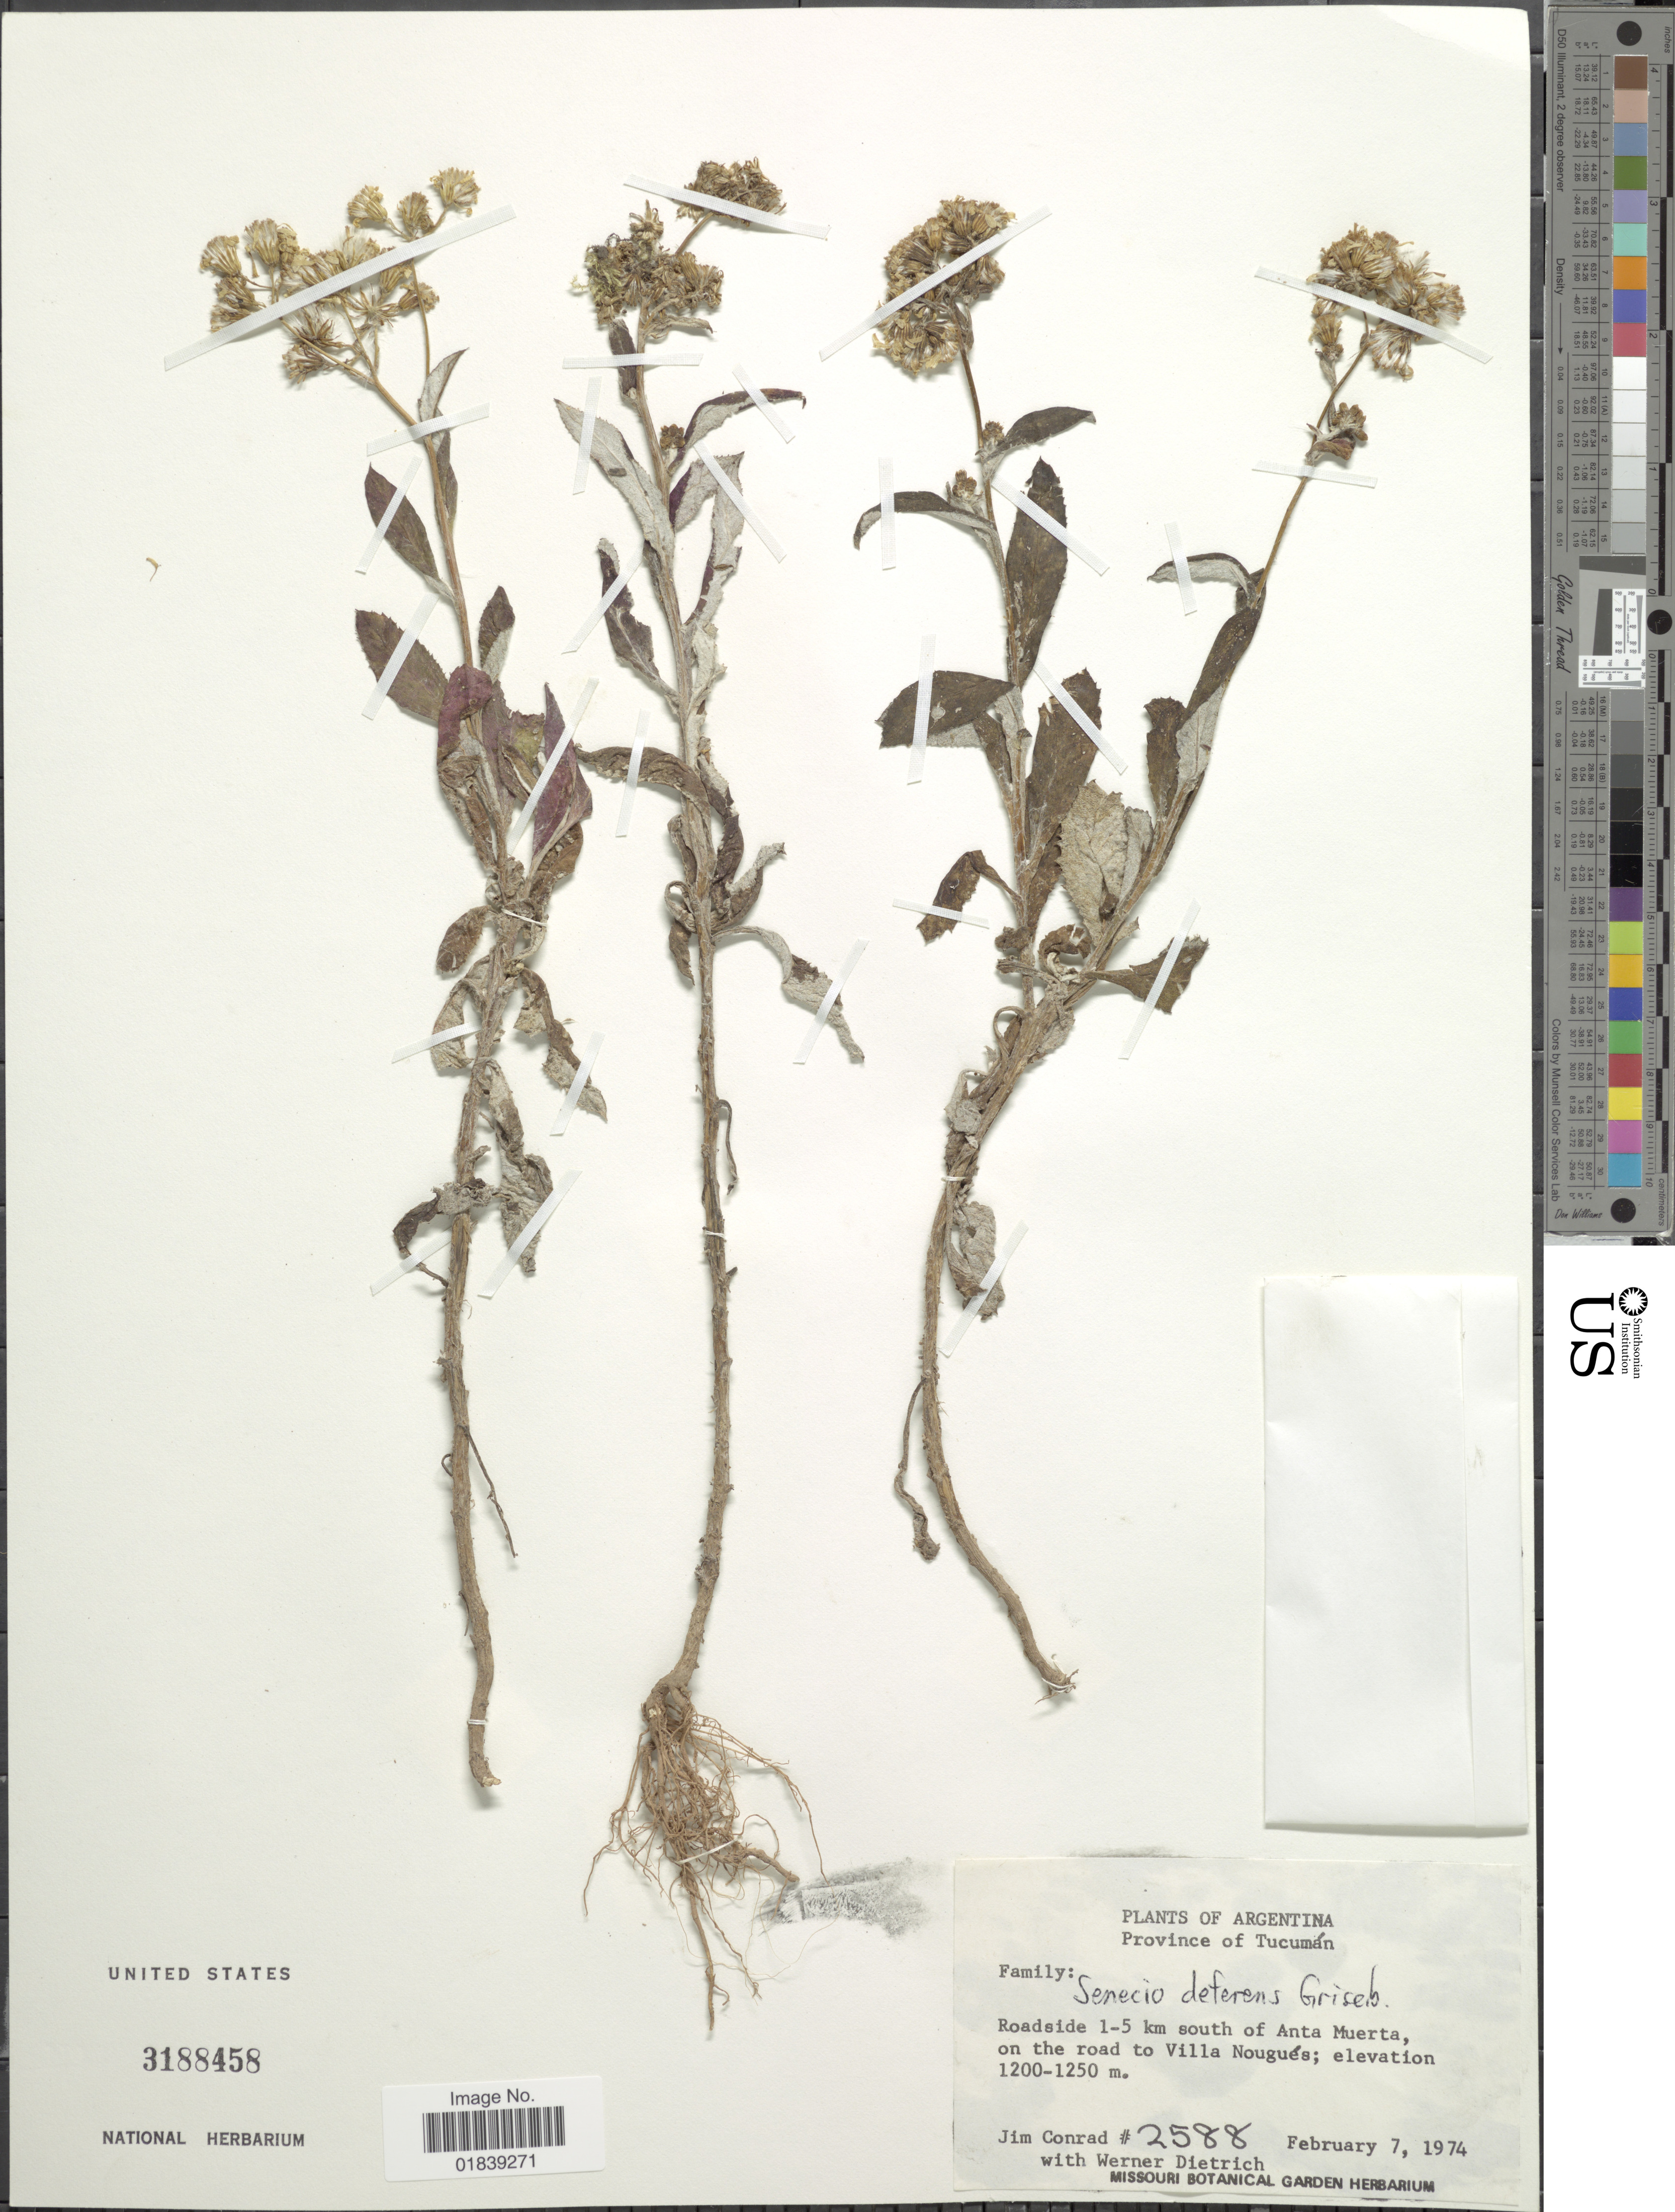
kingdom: Plantae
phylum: Tracheophyta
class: Magnoliopsida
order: Asterales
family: Asteraceae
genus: Senecio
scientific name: Senecio deferens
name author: Griseb.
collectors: J. Conrad & W. Dietrich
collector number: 2588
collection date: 1974-02-07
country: Argentina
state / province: Tucuman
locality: Roadside 1-5 km south of Anta Muerta, on the road to Villa Nougues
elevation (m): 1200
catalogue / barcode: US 3188458